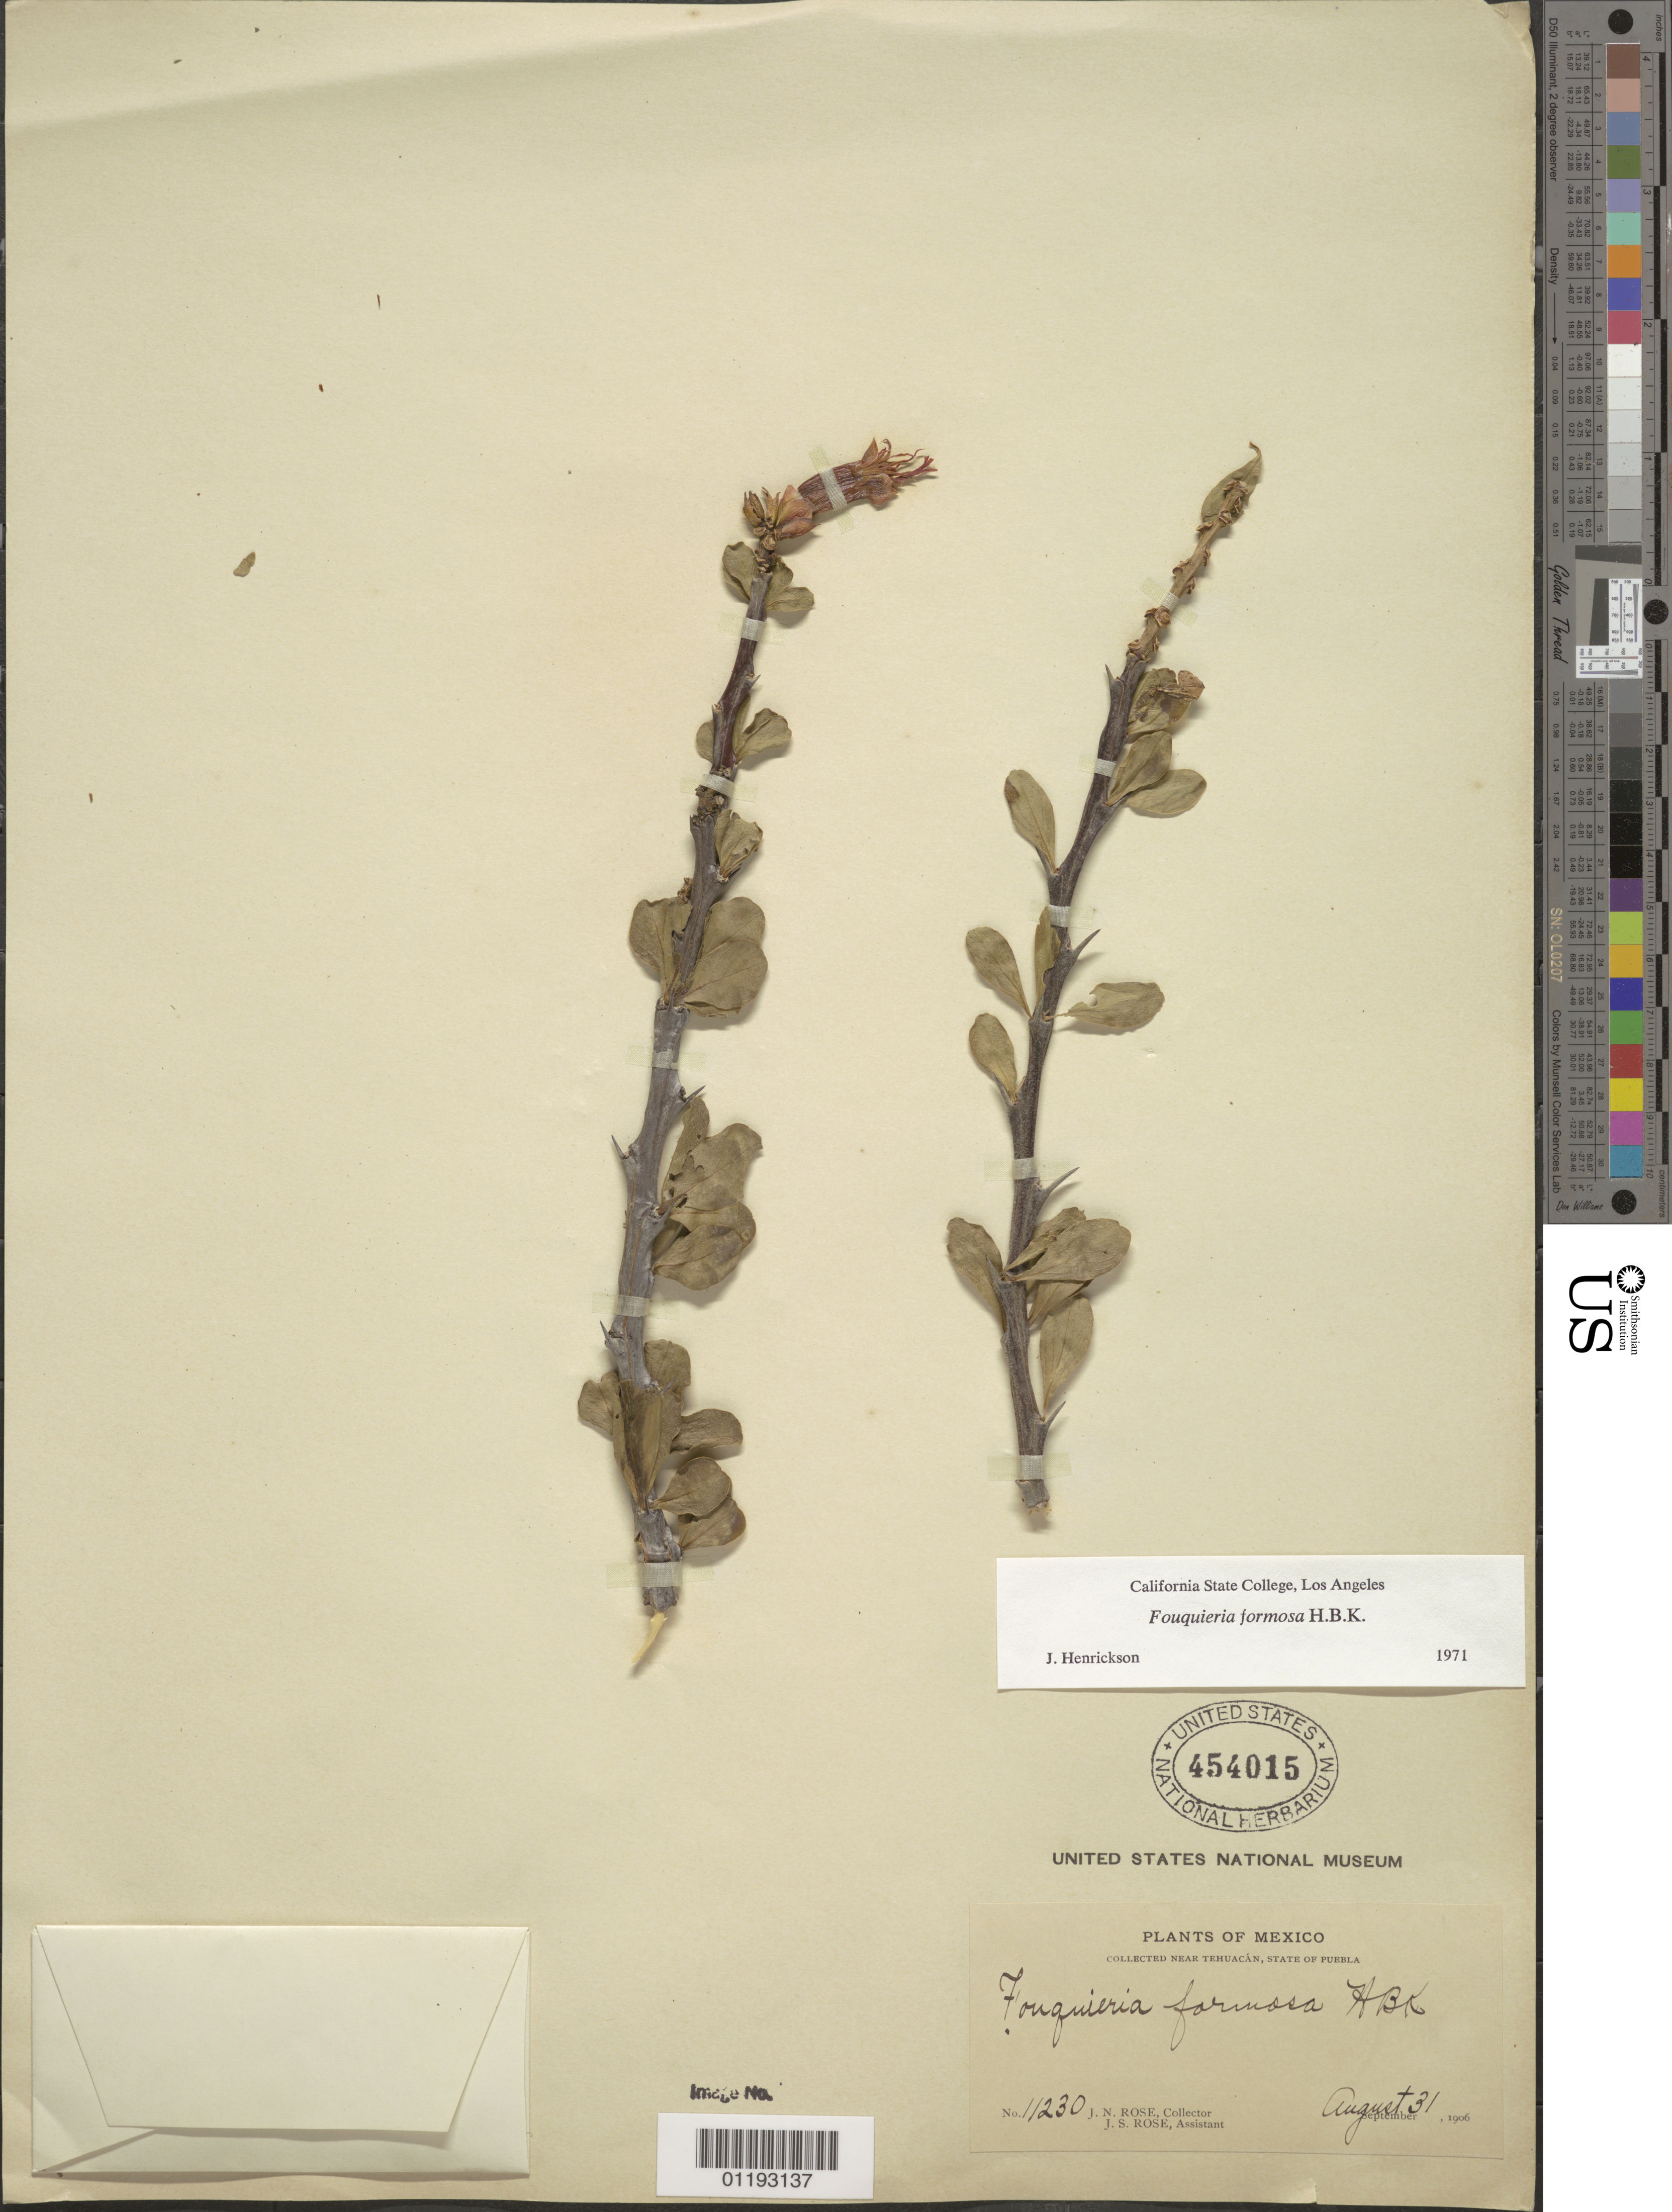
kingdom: Plantae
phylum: Tracheophyta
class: Magnoliopsida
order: Ericales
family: Fouquieriaceae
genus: Fouquieria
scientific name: Fouquieria formosa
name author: Kunth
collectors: J. N. Rose & J. S. Rose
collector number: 11230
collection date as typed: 31 Aug 1906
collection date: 1906-08-31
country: Mexico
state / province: Puebla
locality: Near Tehuacan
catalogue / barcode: US 454015